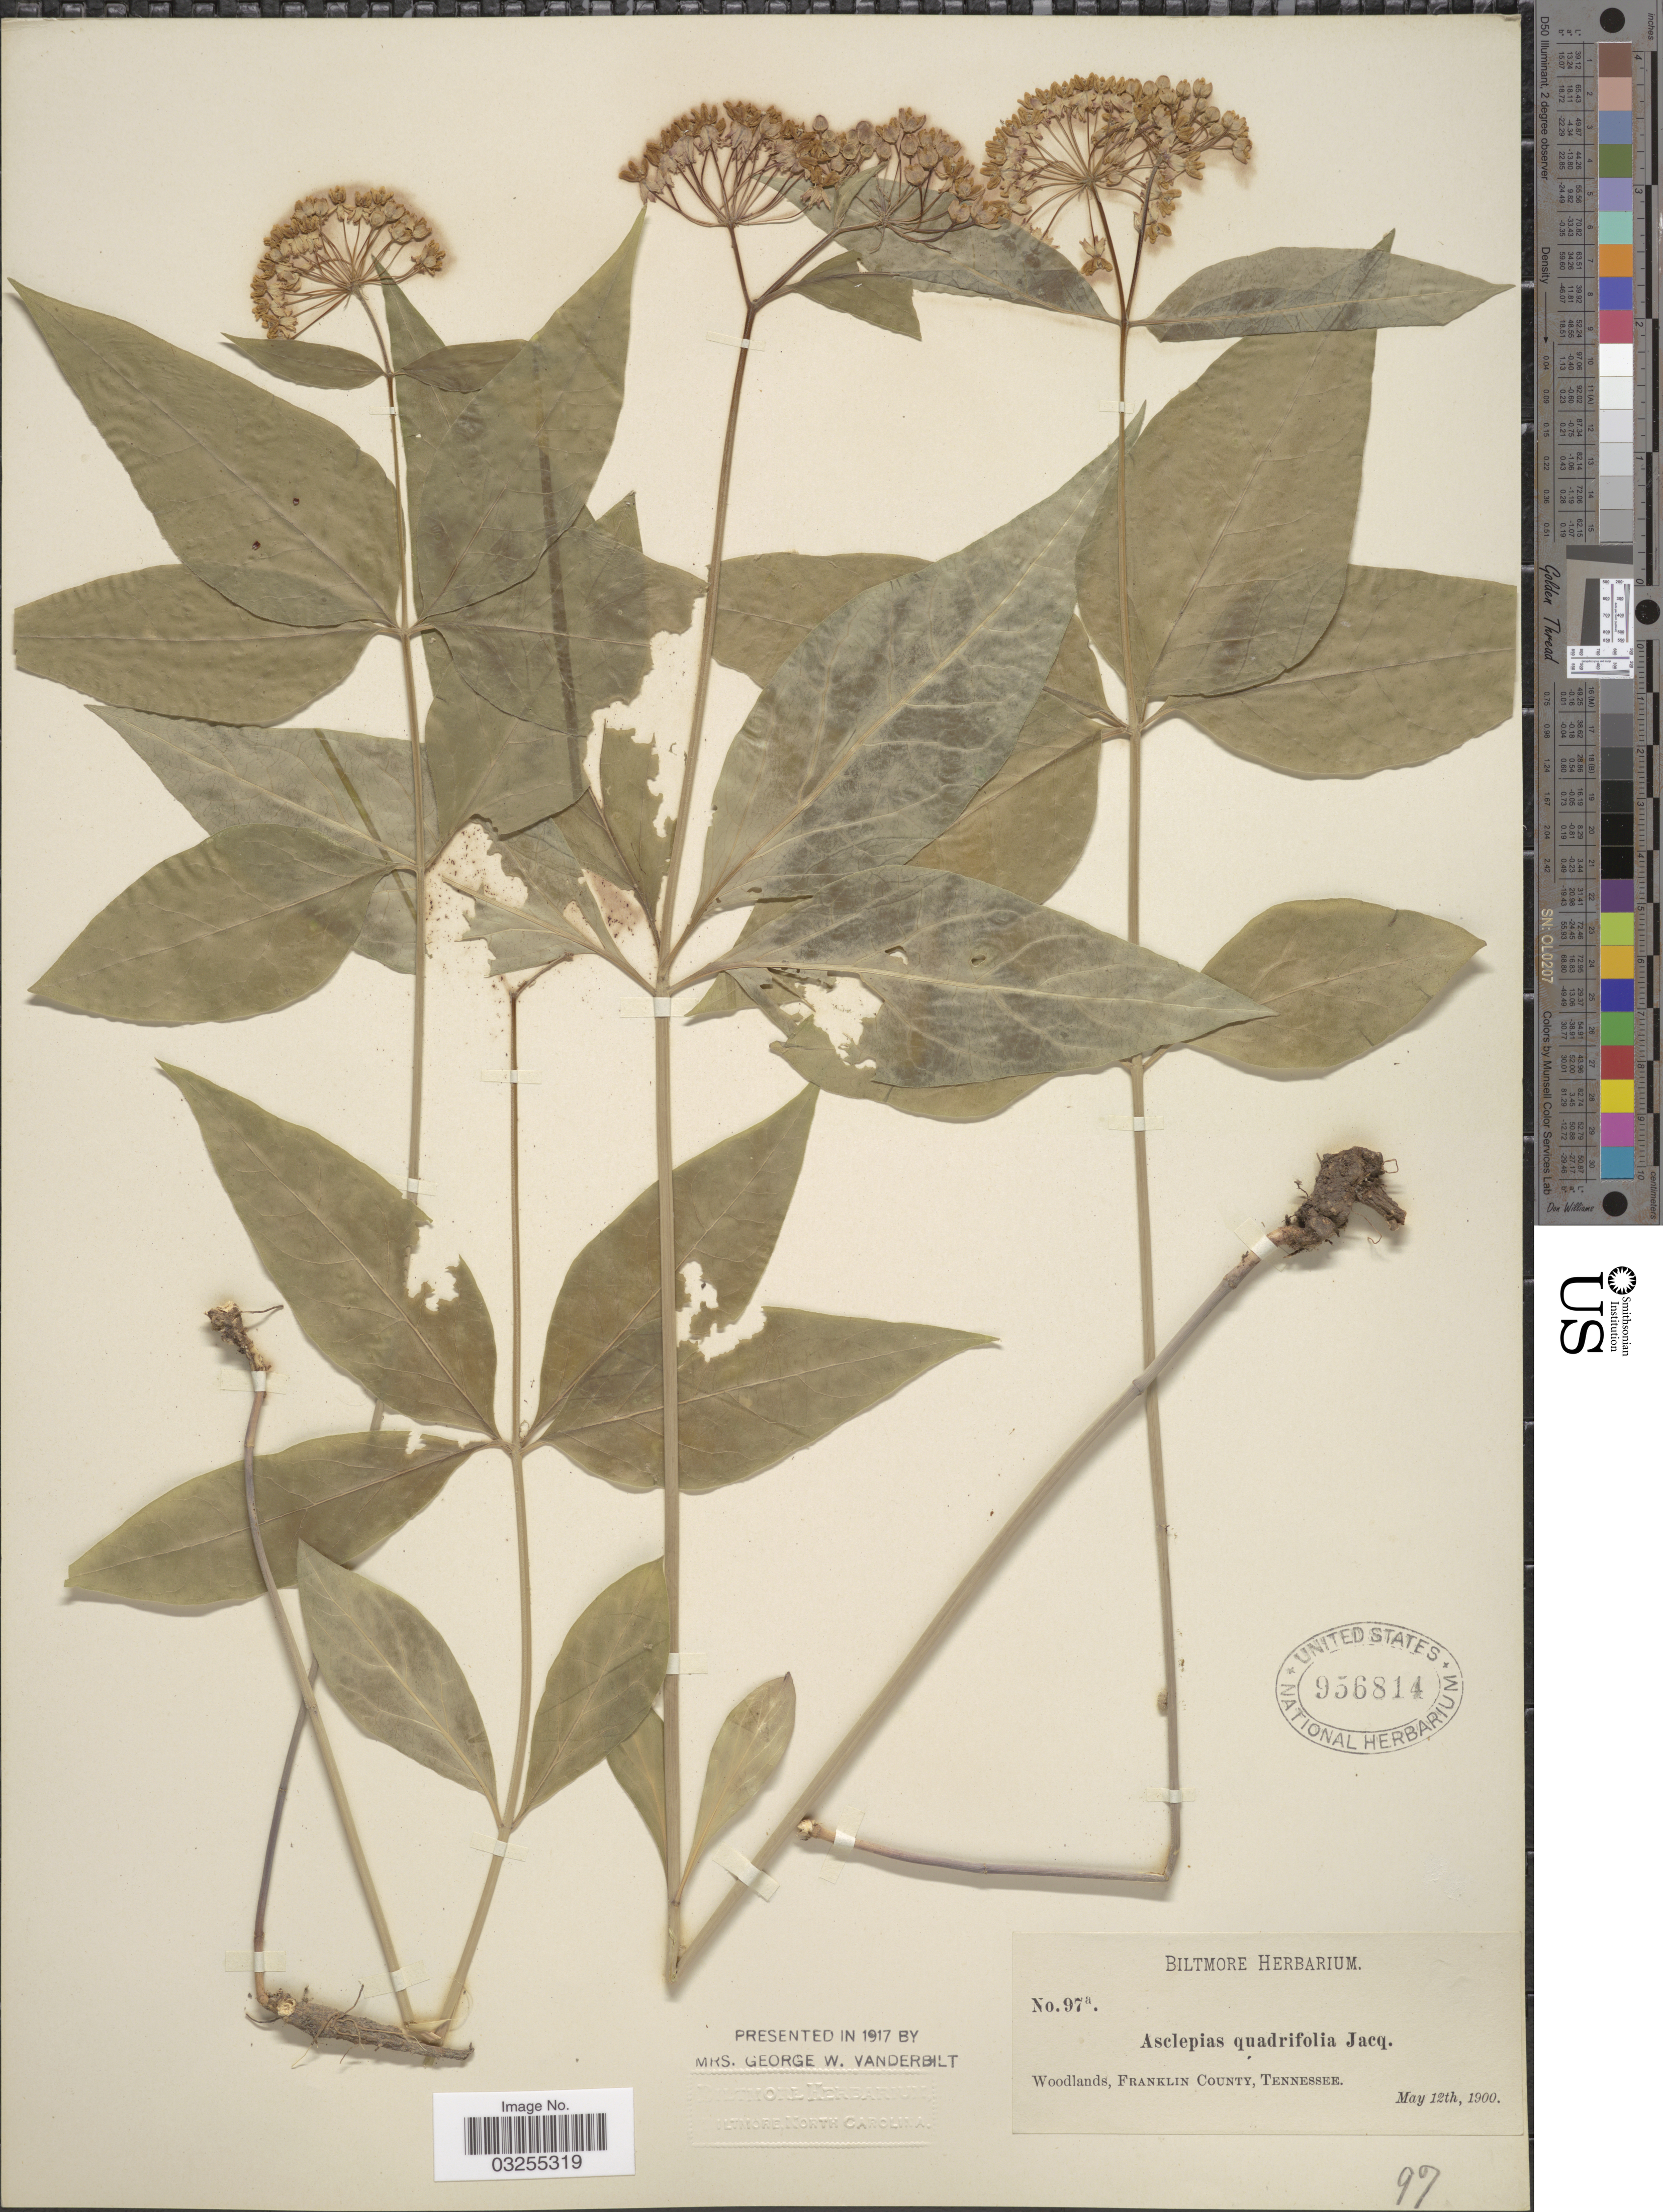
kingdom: Plantae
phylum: Tracheophyta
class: Magnoliopsida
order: Gentianales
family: Apocynaceae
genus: Asclepias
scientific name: Asclepias quadrifolia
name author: Jacq.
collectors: ex herb. Biltmore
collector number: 97a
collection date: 1900-05-12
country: United States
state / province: Tennessee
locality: Woodlands, Franklin County.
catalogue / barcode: US 956814